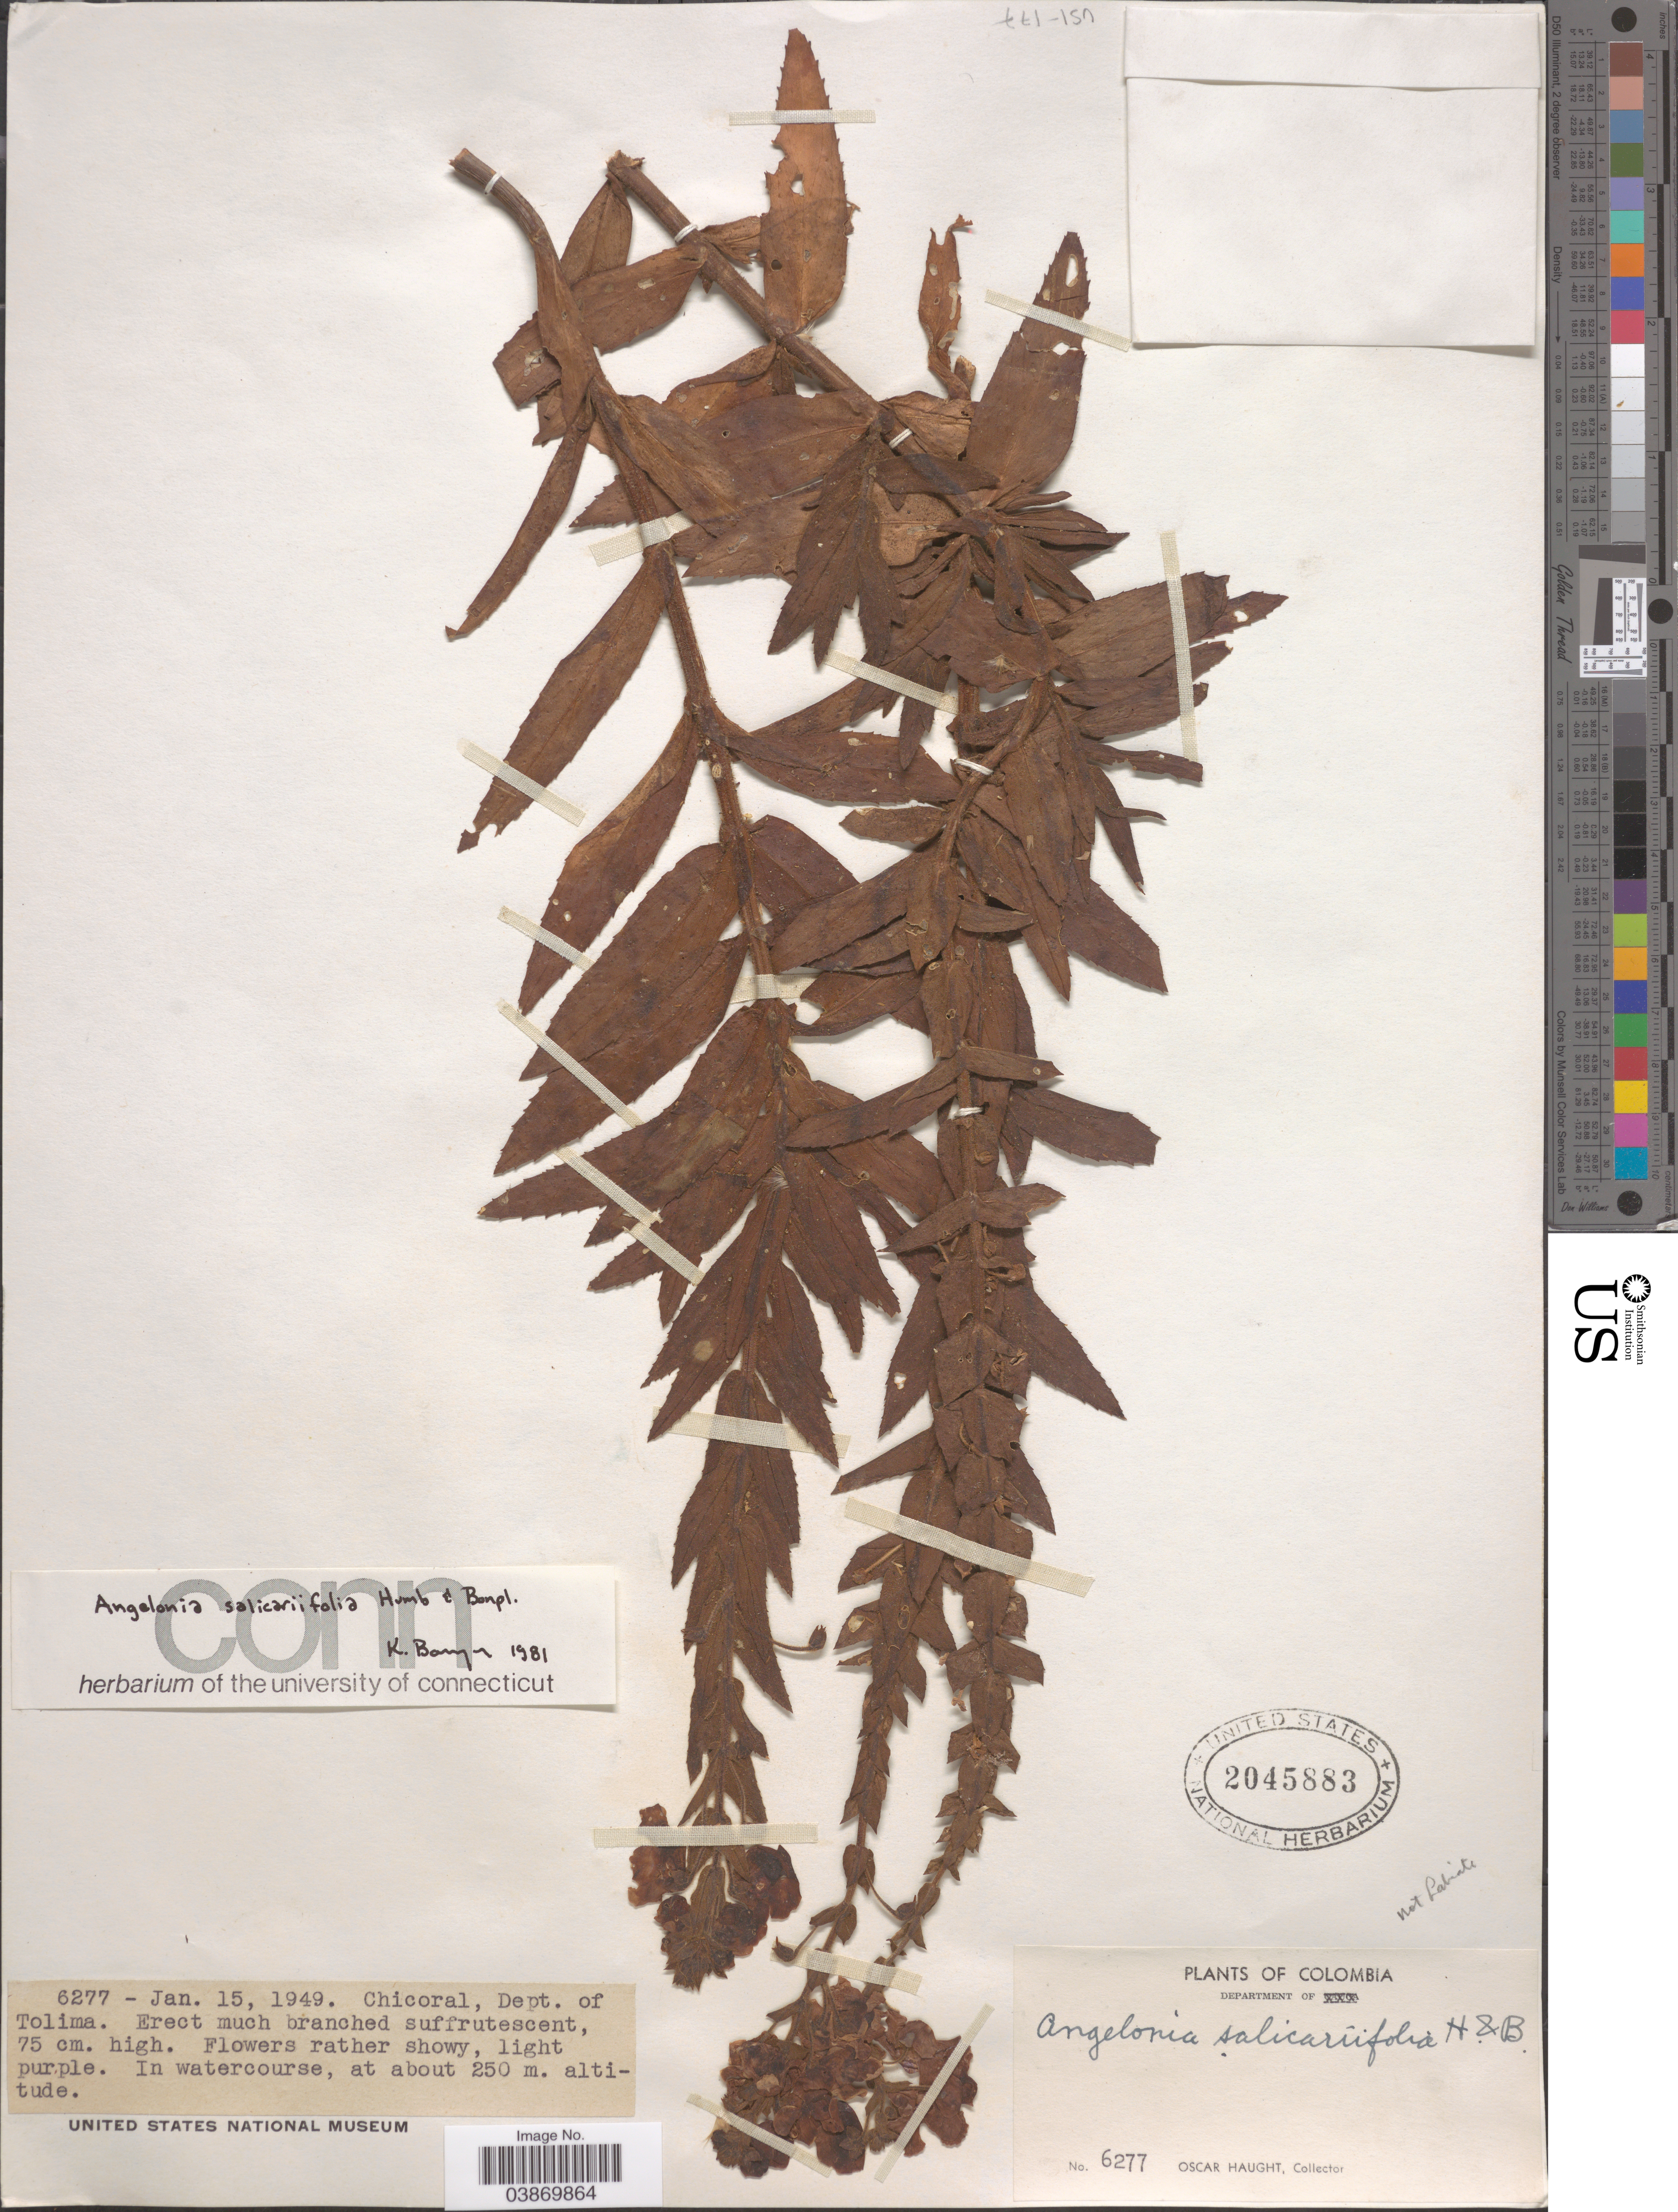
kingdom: Plantae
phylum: Tracheophyta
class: Magnoliopsida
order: Lamiales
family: Plantaginaceae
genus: Angelonia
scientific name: Angelonia salicariifolia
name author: Bonpl.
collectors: O. Haught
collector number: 6277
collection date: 1949-01-15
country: Colombia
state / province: Tolima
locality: Chicoral. Dept. of Tolima.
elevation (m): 250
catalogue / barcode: US 2045883